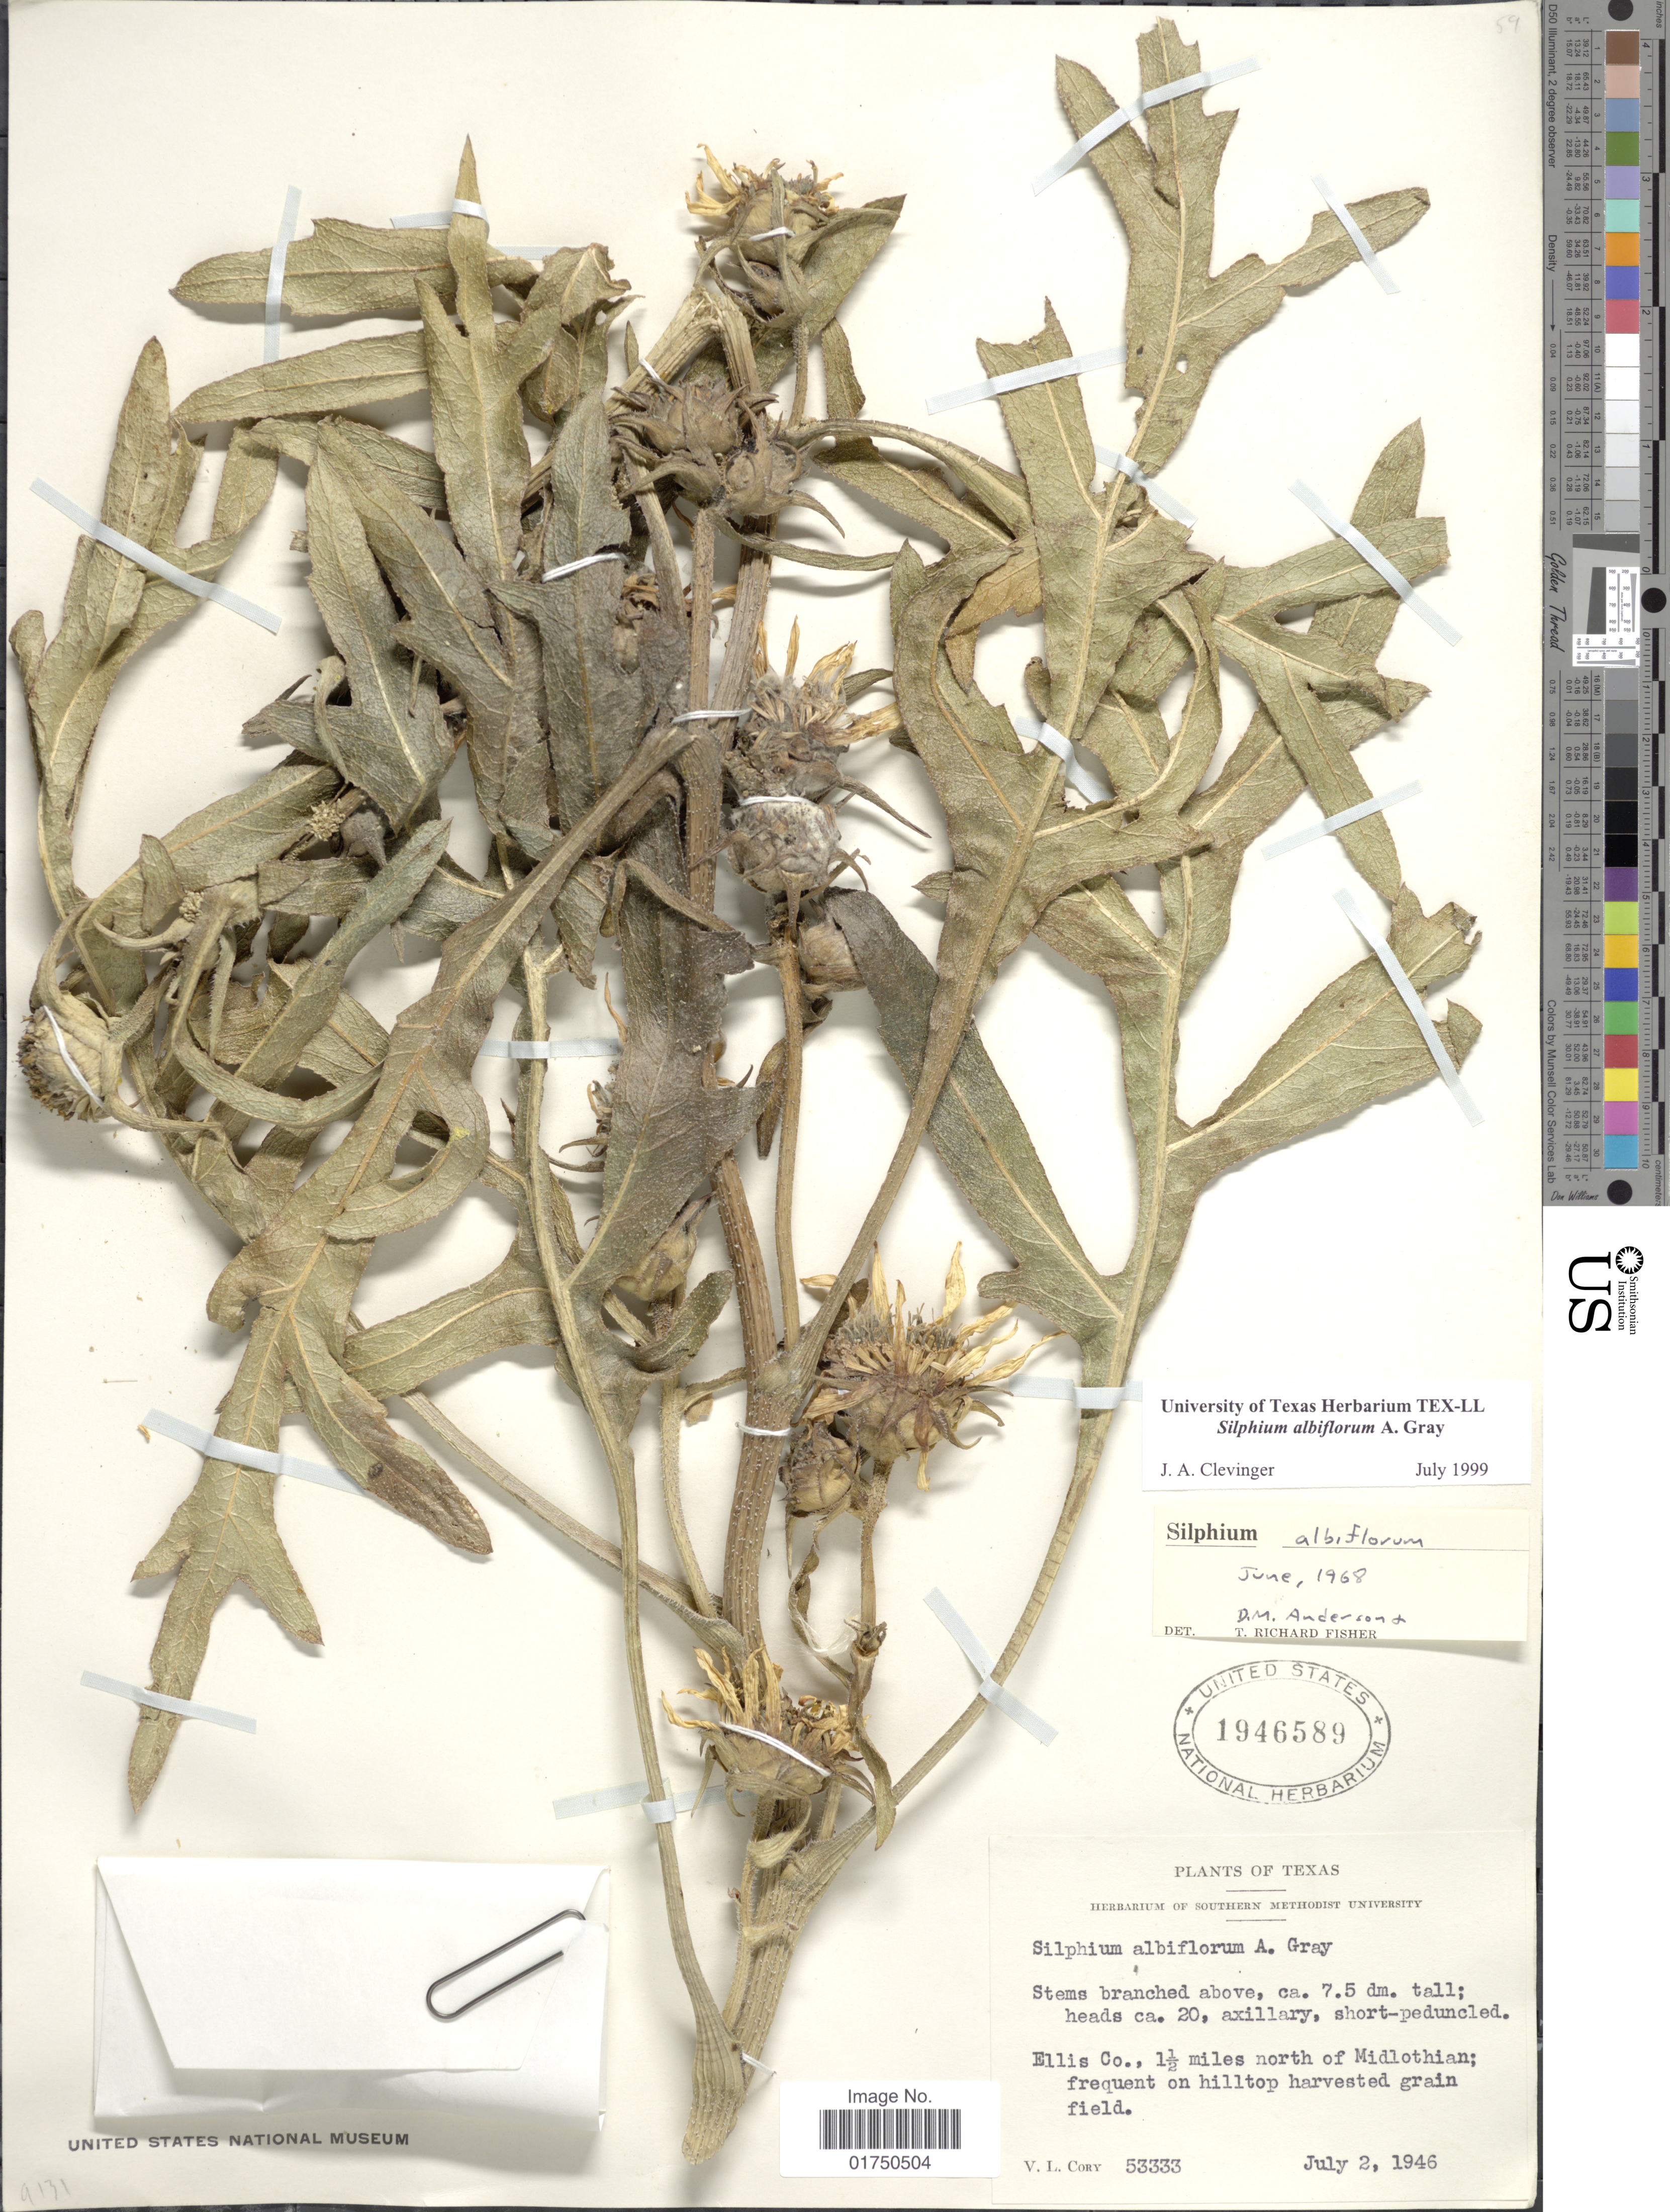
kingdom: Plantae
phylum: Tracheophyta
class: Magnoliopsida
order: Asterales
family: Asteraceae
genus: Silphium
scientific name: Silphium albiflorum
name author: A. Gray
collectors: V. Cory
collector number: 53333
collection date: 1946-07-02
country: United States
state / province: Texas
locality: Ellis Co., 1½ miles north of Midlothian; frequent on hilltop harvested grain field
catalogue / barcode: US 1946589